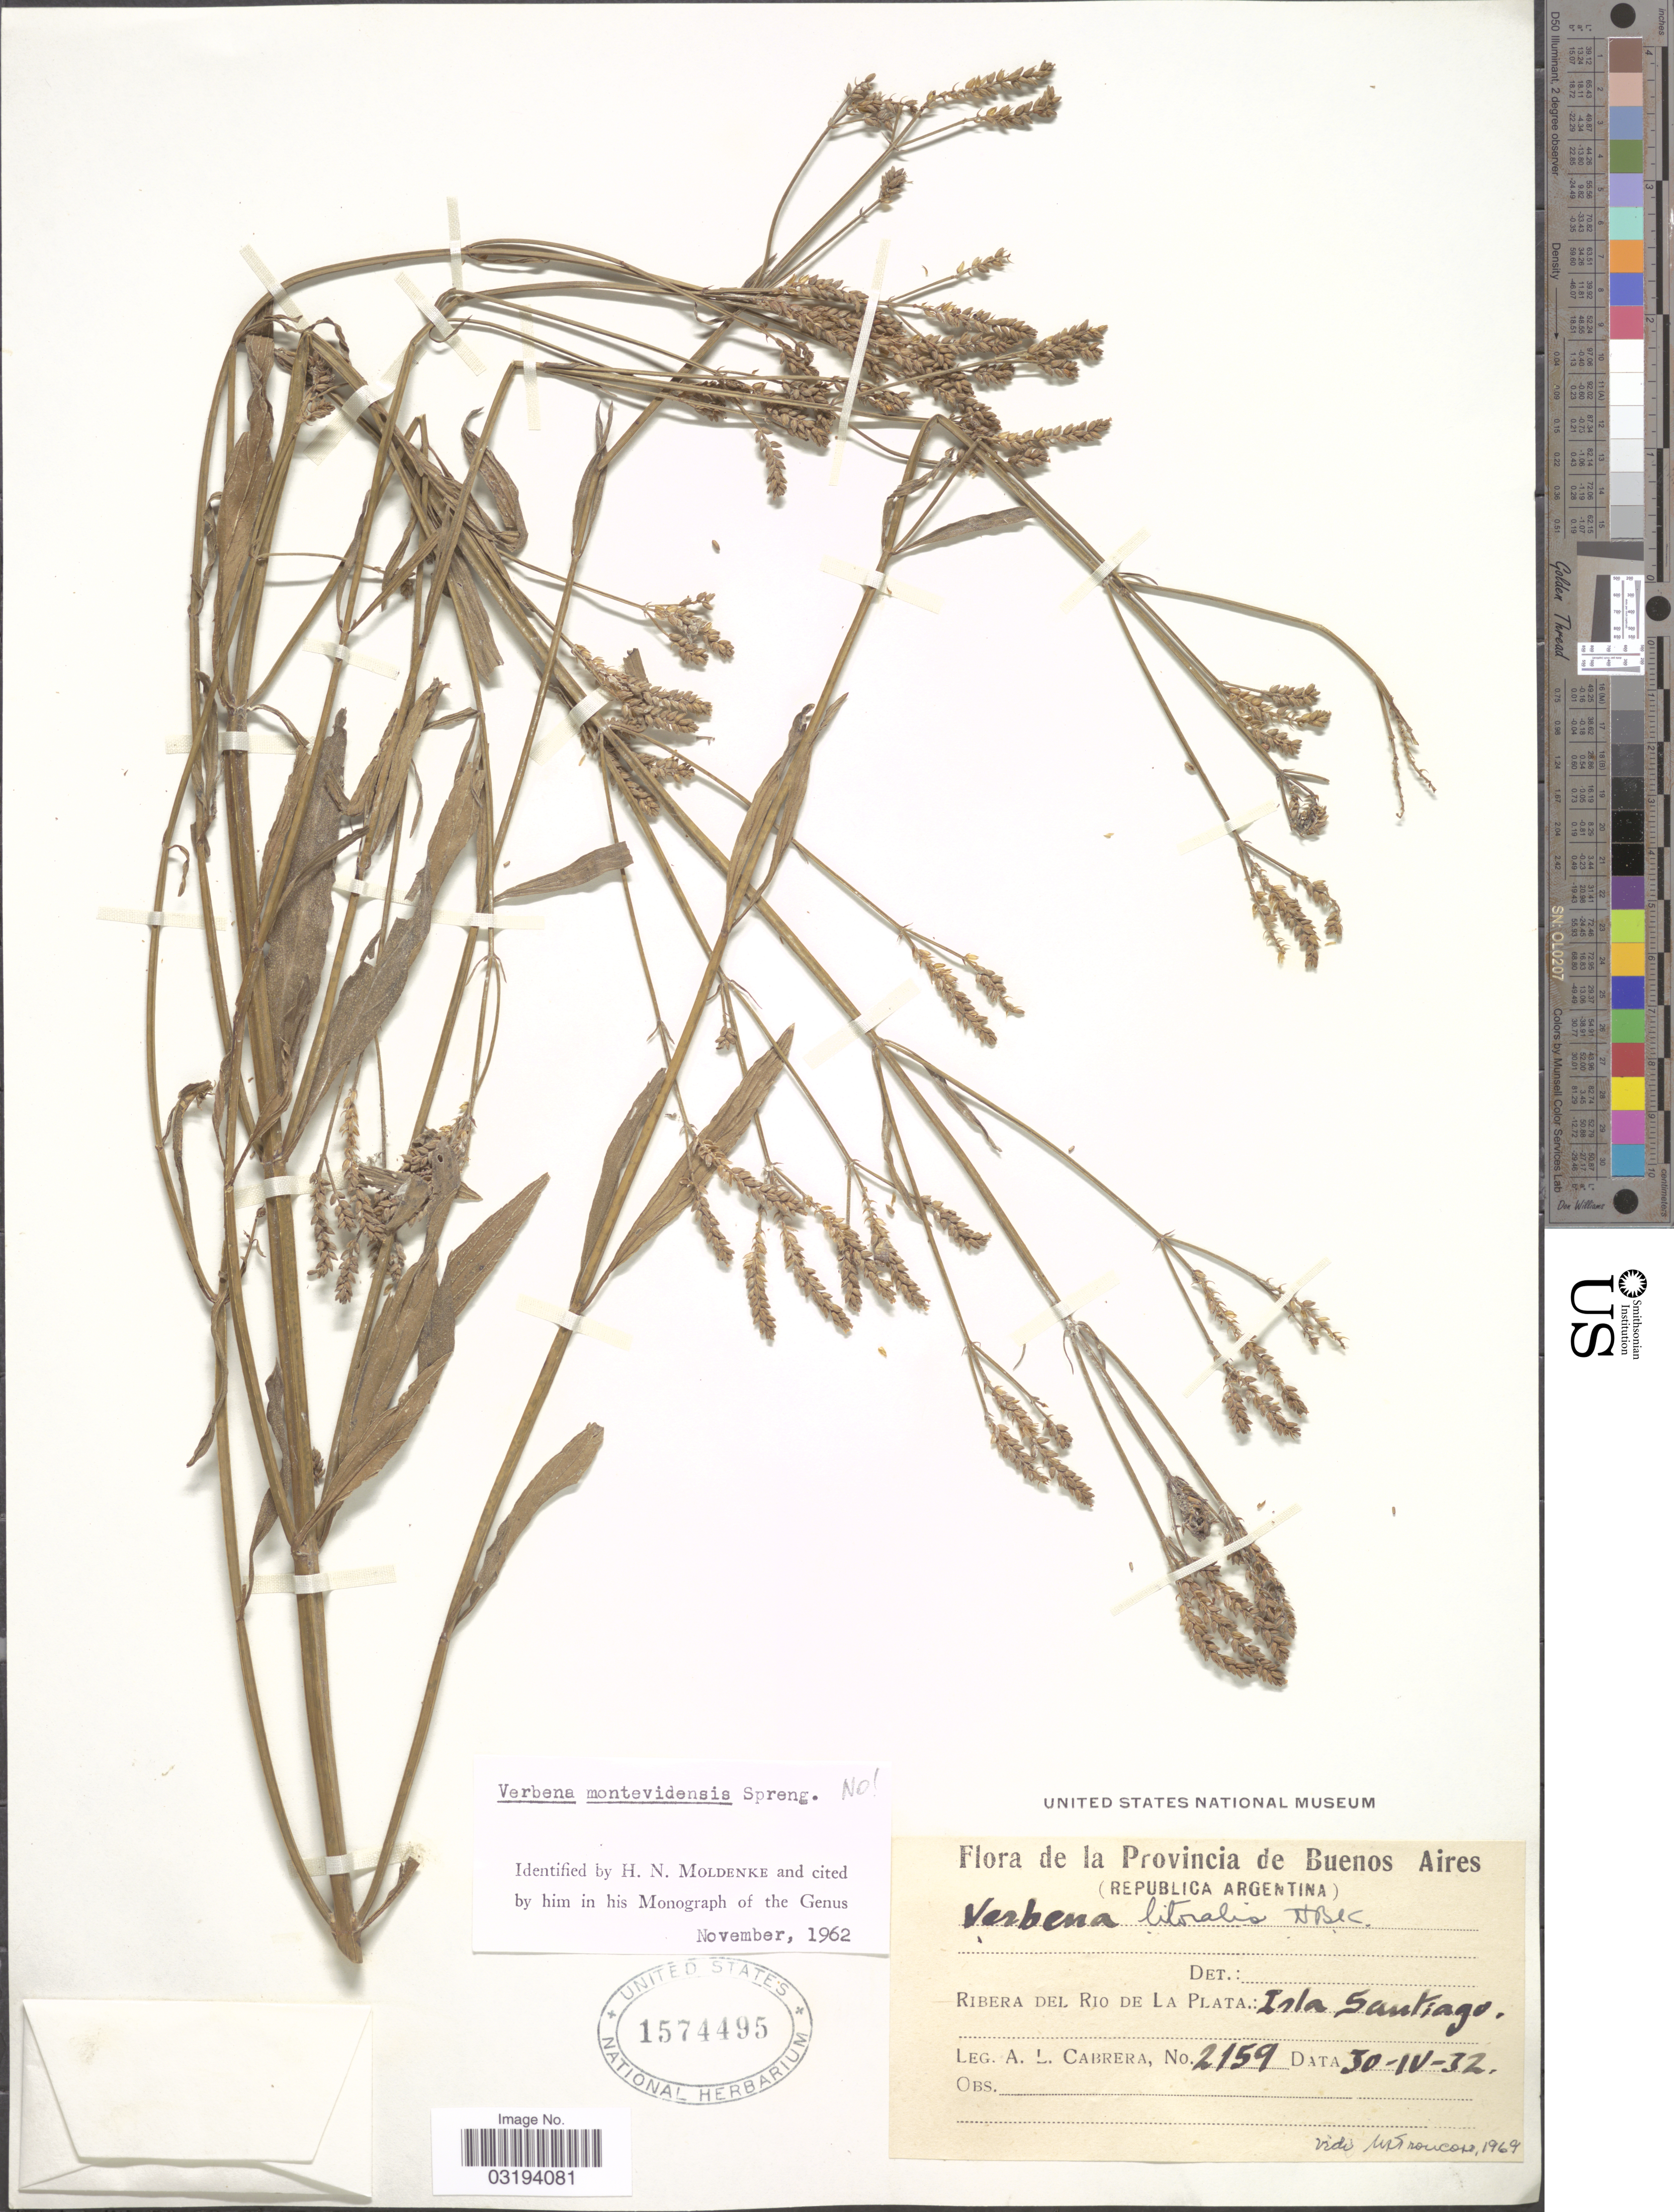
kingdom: Plantae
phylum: Tracheophyta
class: Magnoliopsida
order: Lamiales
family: Verbenaceae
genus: Verbena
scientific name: Verbena montevidensis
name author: Spreng.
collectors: A. L. Cabrera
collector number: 2159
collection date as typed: Transcribed d/m/y: 30/4/32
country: Argentina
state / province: Buenos Aires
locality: Ribera del Rio de La Plata: Isla Santiago.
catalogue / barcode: US 1574495